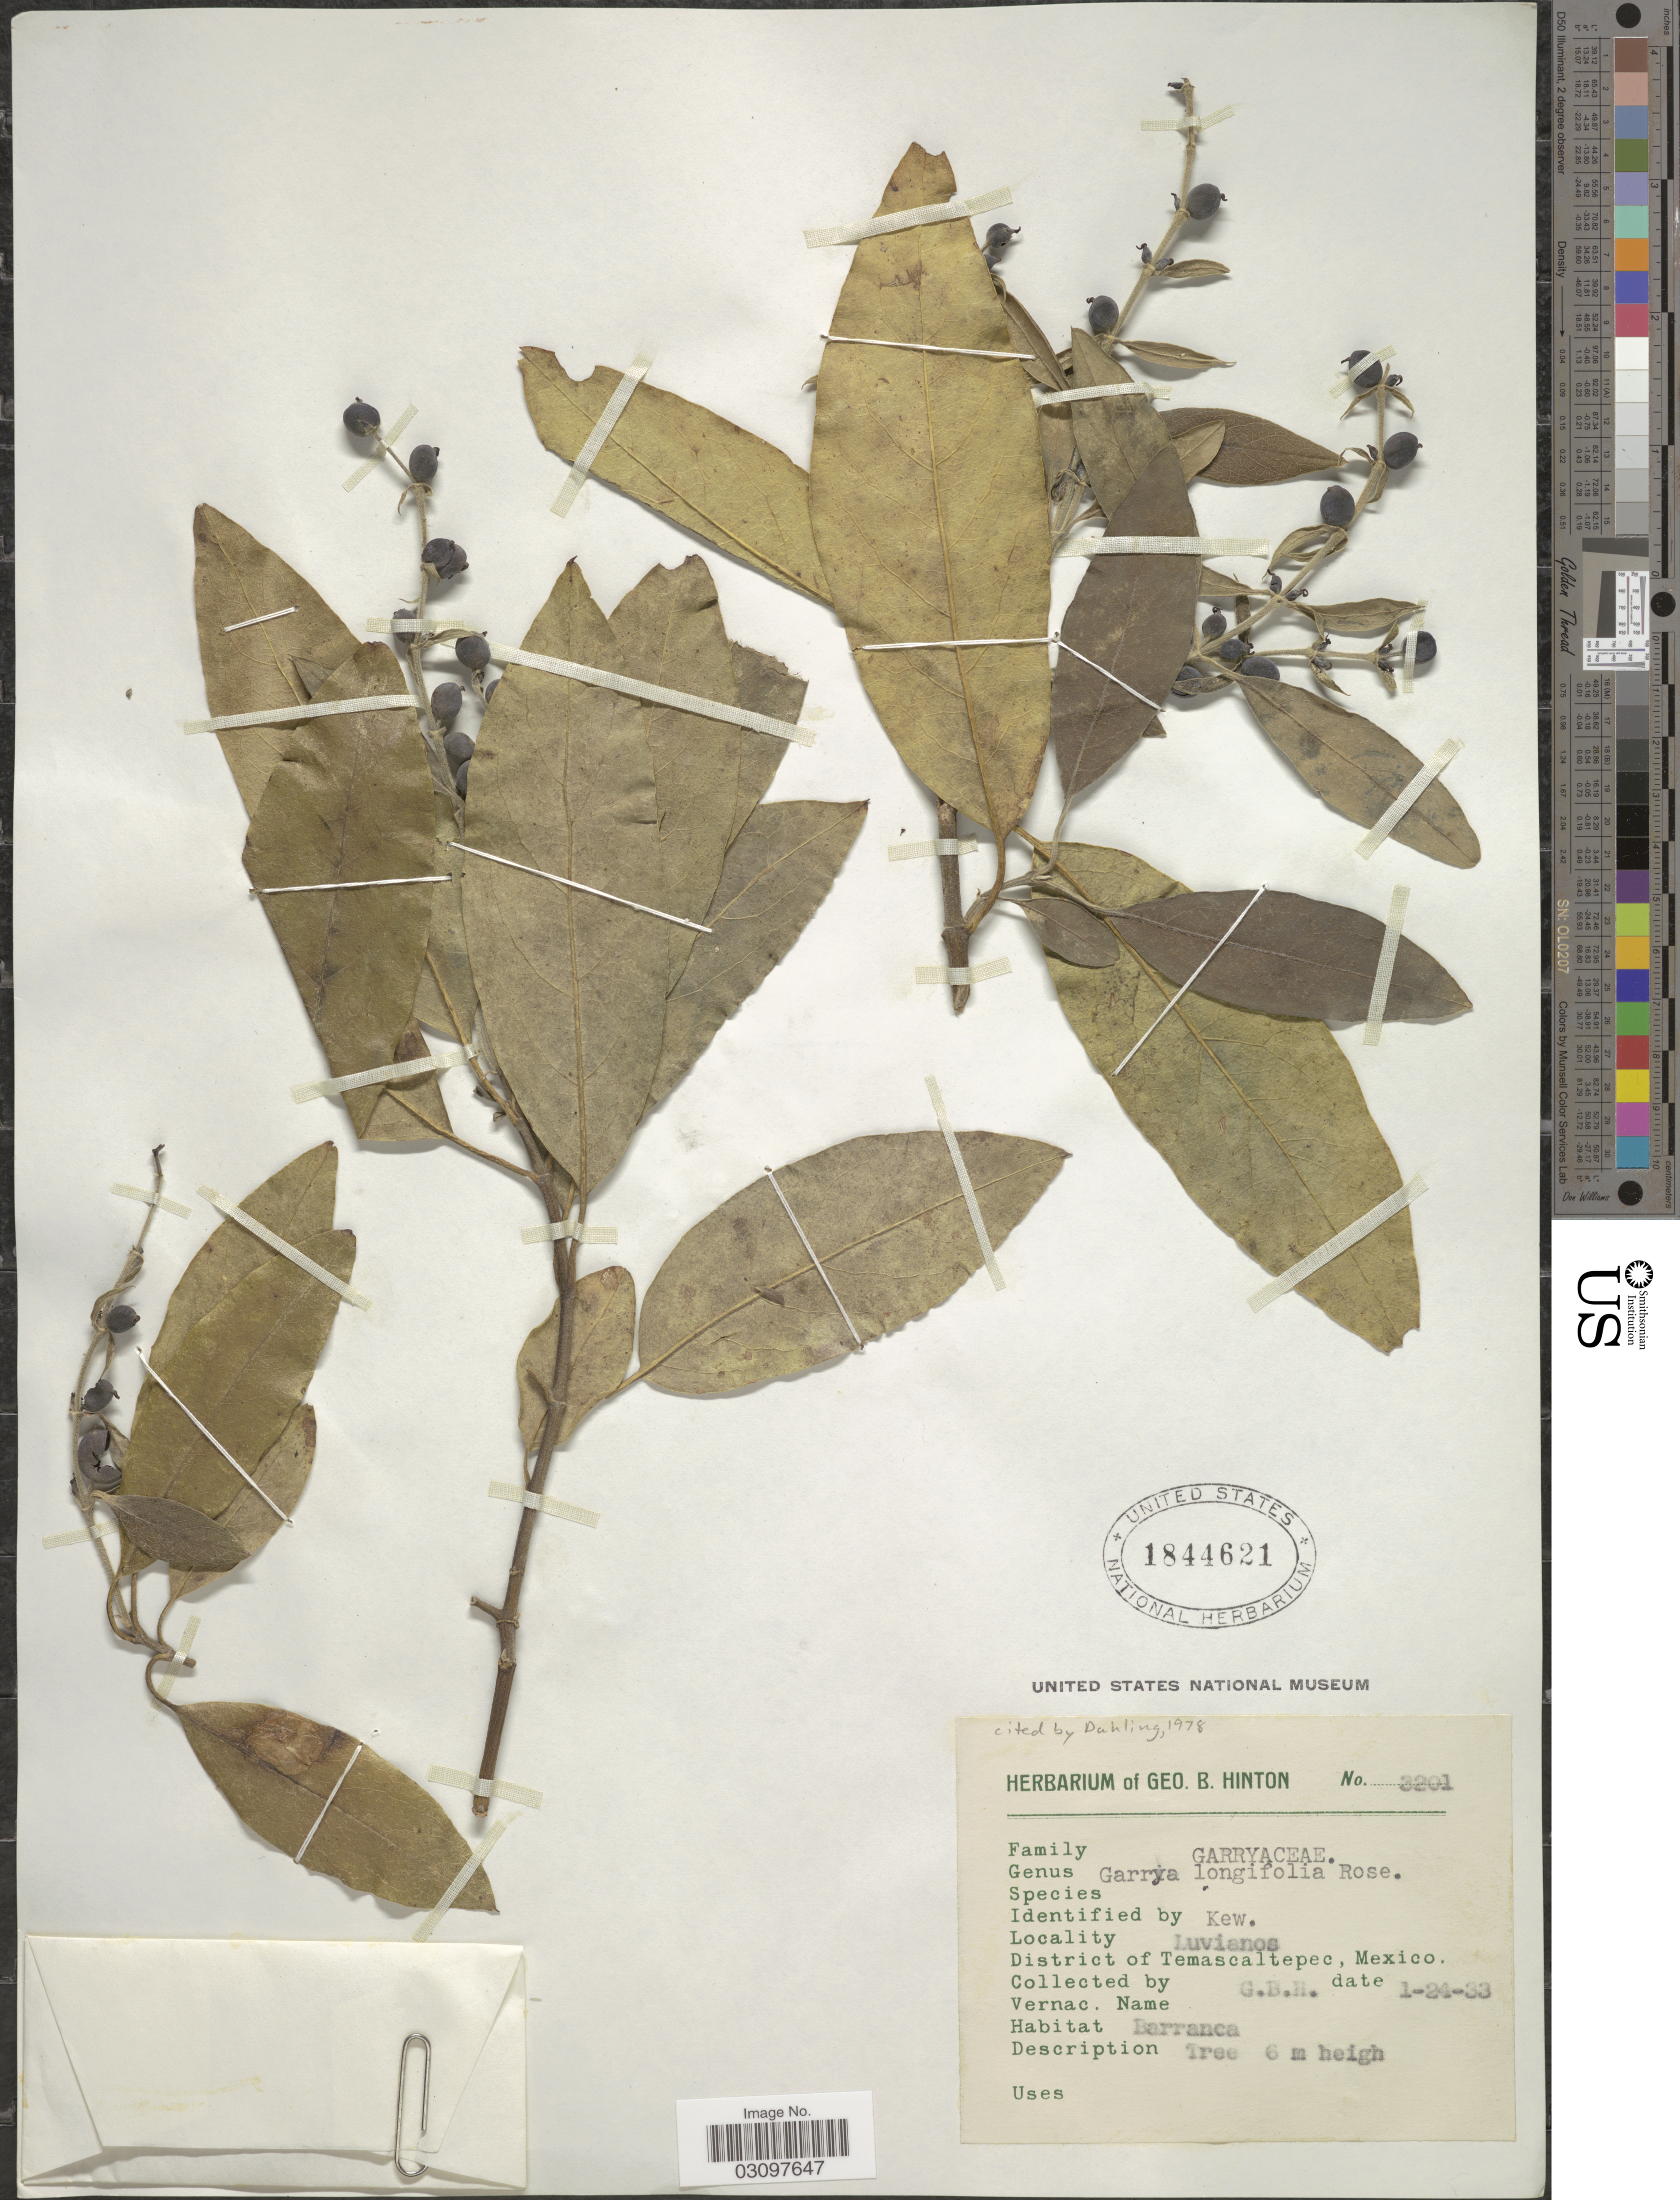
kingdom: Plantae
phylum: Tracheophyta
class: Magnoliopsida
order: Garryales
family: Garryaceae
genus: Garrya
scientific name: Garrya longifolia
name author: Rose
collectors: G. B. Hinton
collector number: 3201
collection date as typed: Transcribed d/m/y: 24/1/33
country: Mexico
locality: Luvianos, District of Temascaltepec.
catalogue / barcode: US 1844621